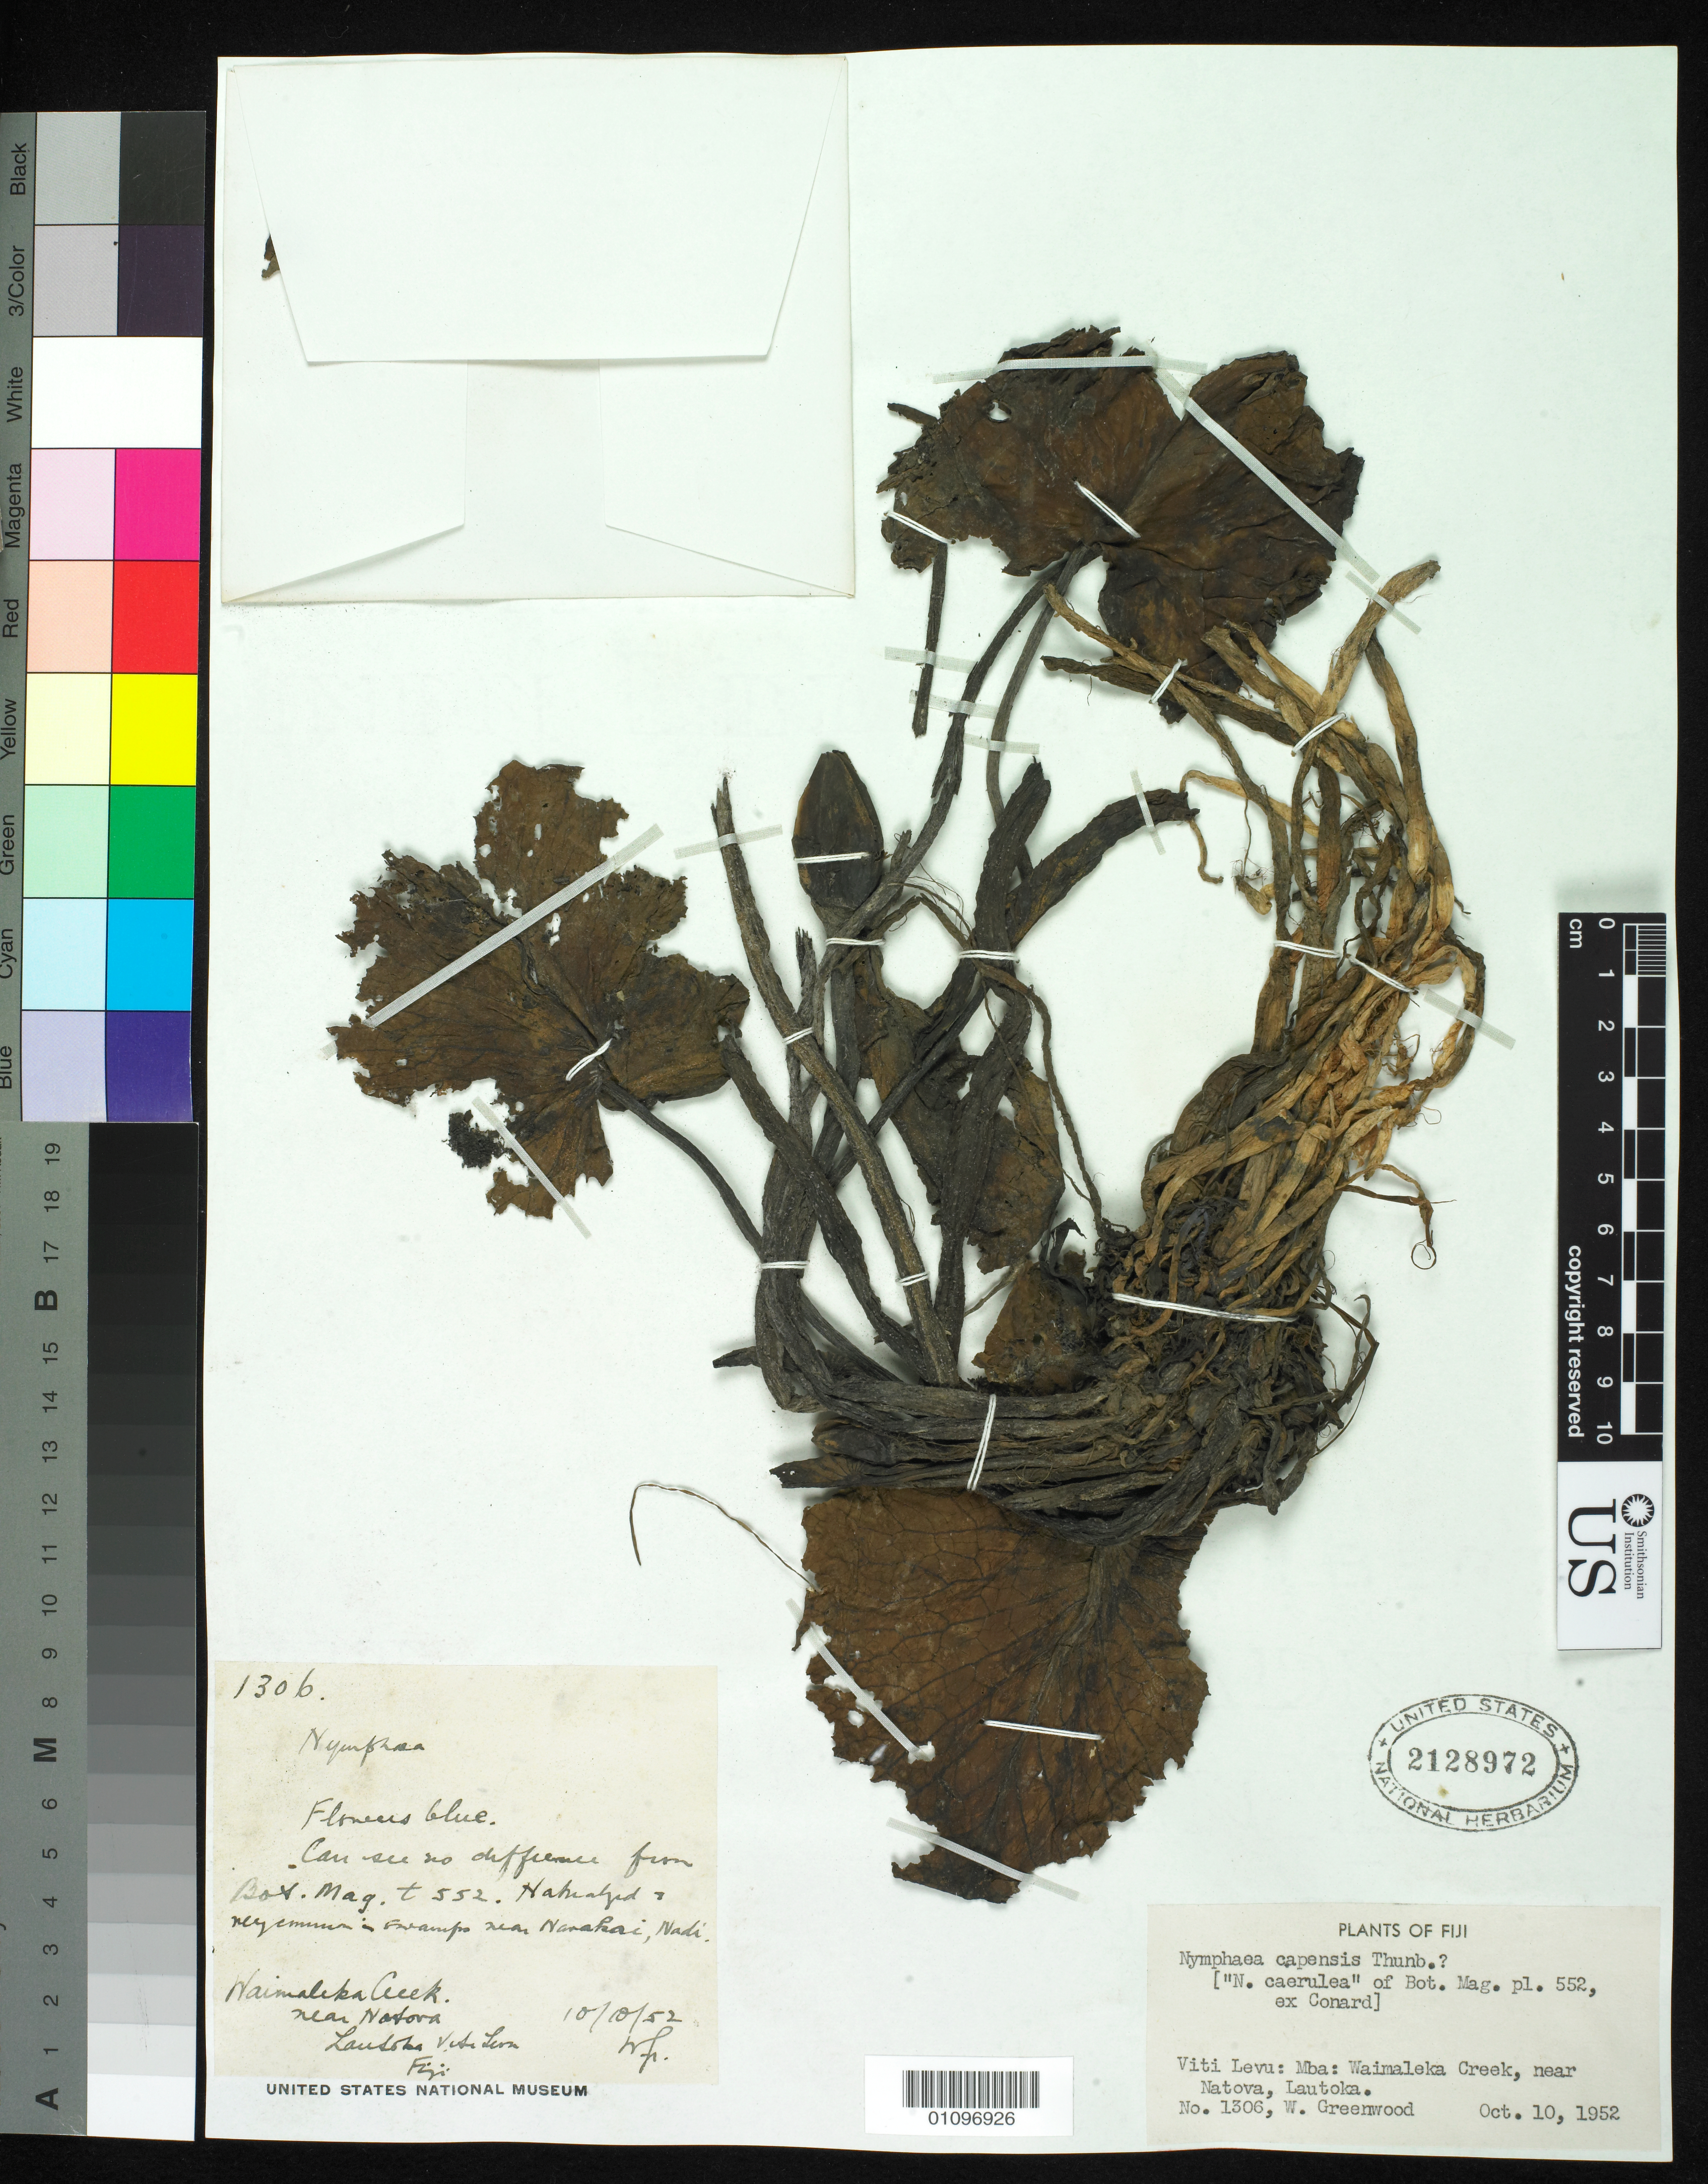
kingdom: Plantae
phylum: Tracheophyta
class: Magnoliopsida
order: Nymphaeales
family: Nymphaeaceae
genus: Nymphaea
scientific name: Nymphaea capensis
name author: Thunb.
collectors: W. Greenwood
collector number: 1306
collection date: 1952-10-10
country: Fiji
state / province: Mba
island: Viti Levu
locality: Waimaleka Creek, near Natova, Lautoka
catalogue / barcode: US 2128972